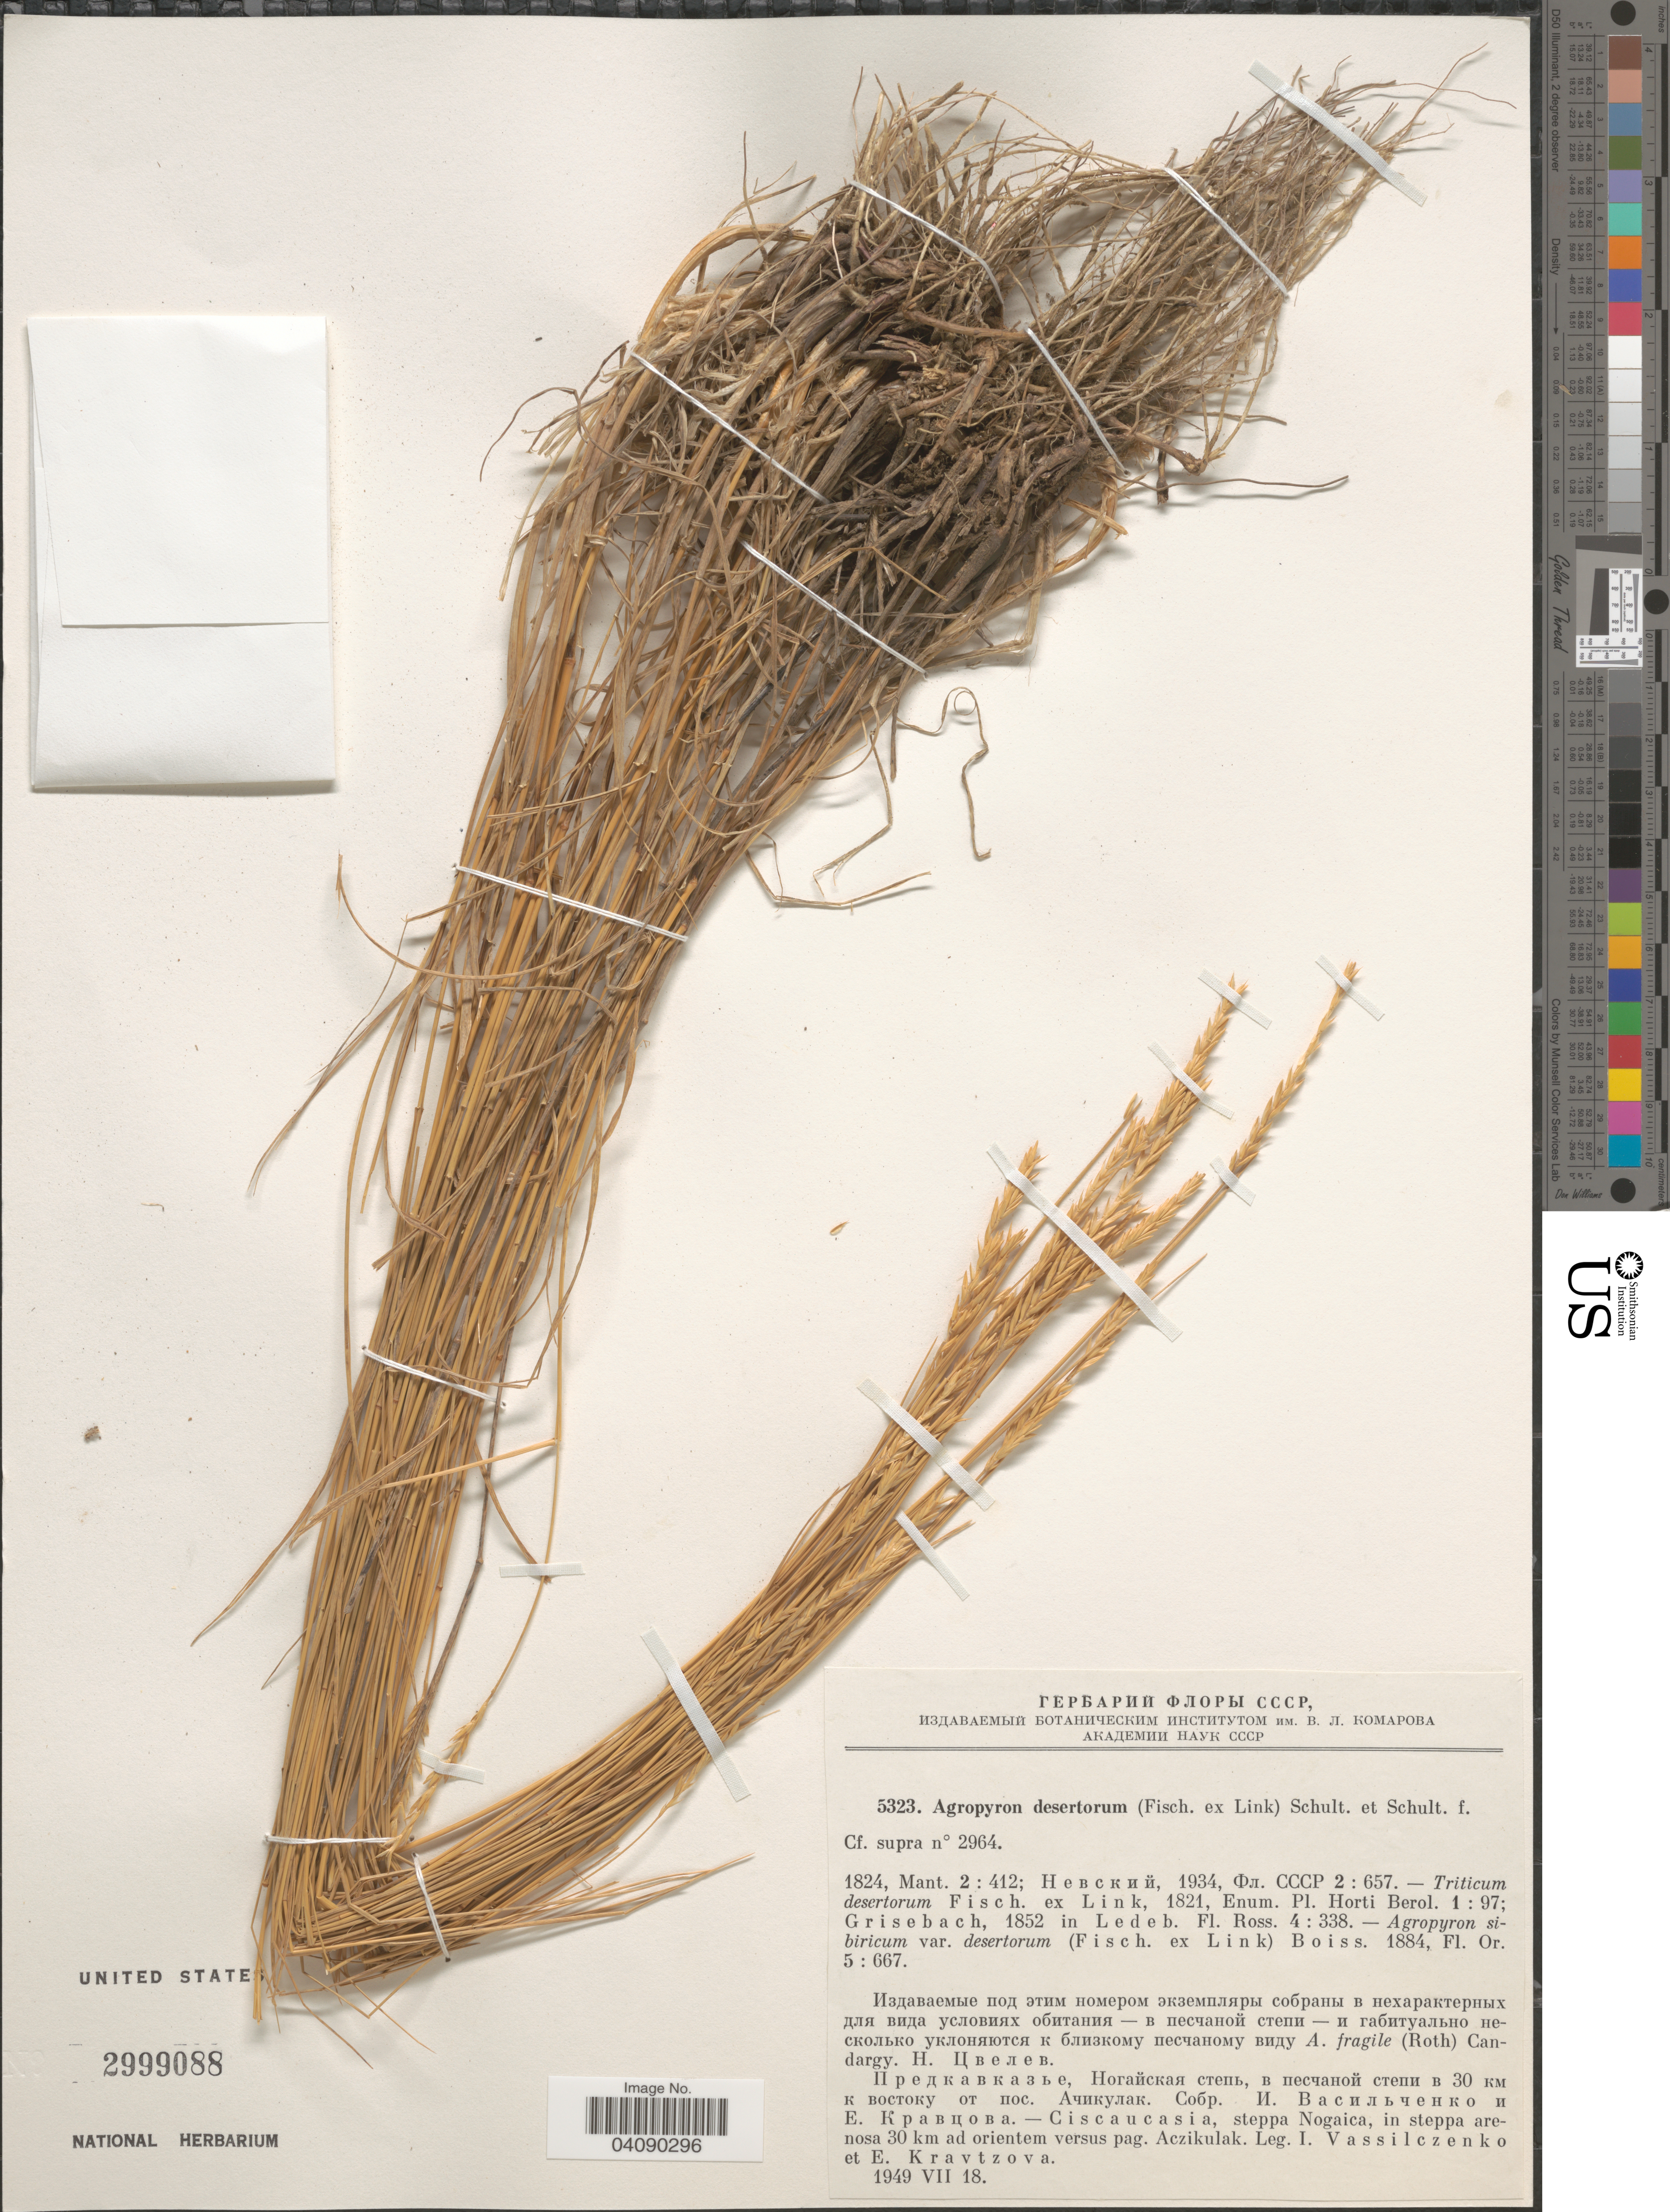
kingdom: Plantae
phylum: Tracheophyta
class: Liliopsida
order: Poales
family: Poaceae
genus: Agropyron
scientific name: Agropyron desertorum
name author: (Fisch. ex Link) Schult.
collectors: I. T. Vassilczenko & E. Kravtzova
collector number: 5323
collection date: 1949-07-18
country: Russian Federation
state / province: Stavropol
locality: Ciscaucasia, steppa Nogaica, in steppa arenosa 30 km ad orientem versus pag. Aczikulak.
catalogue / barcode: US 2999088